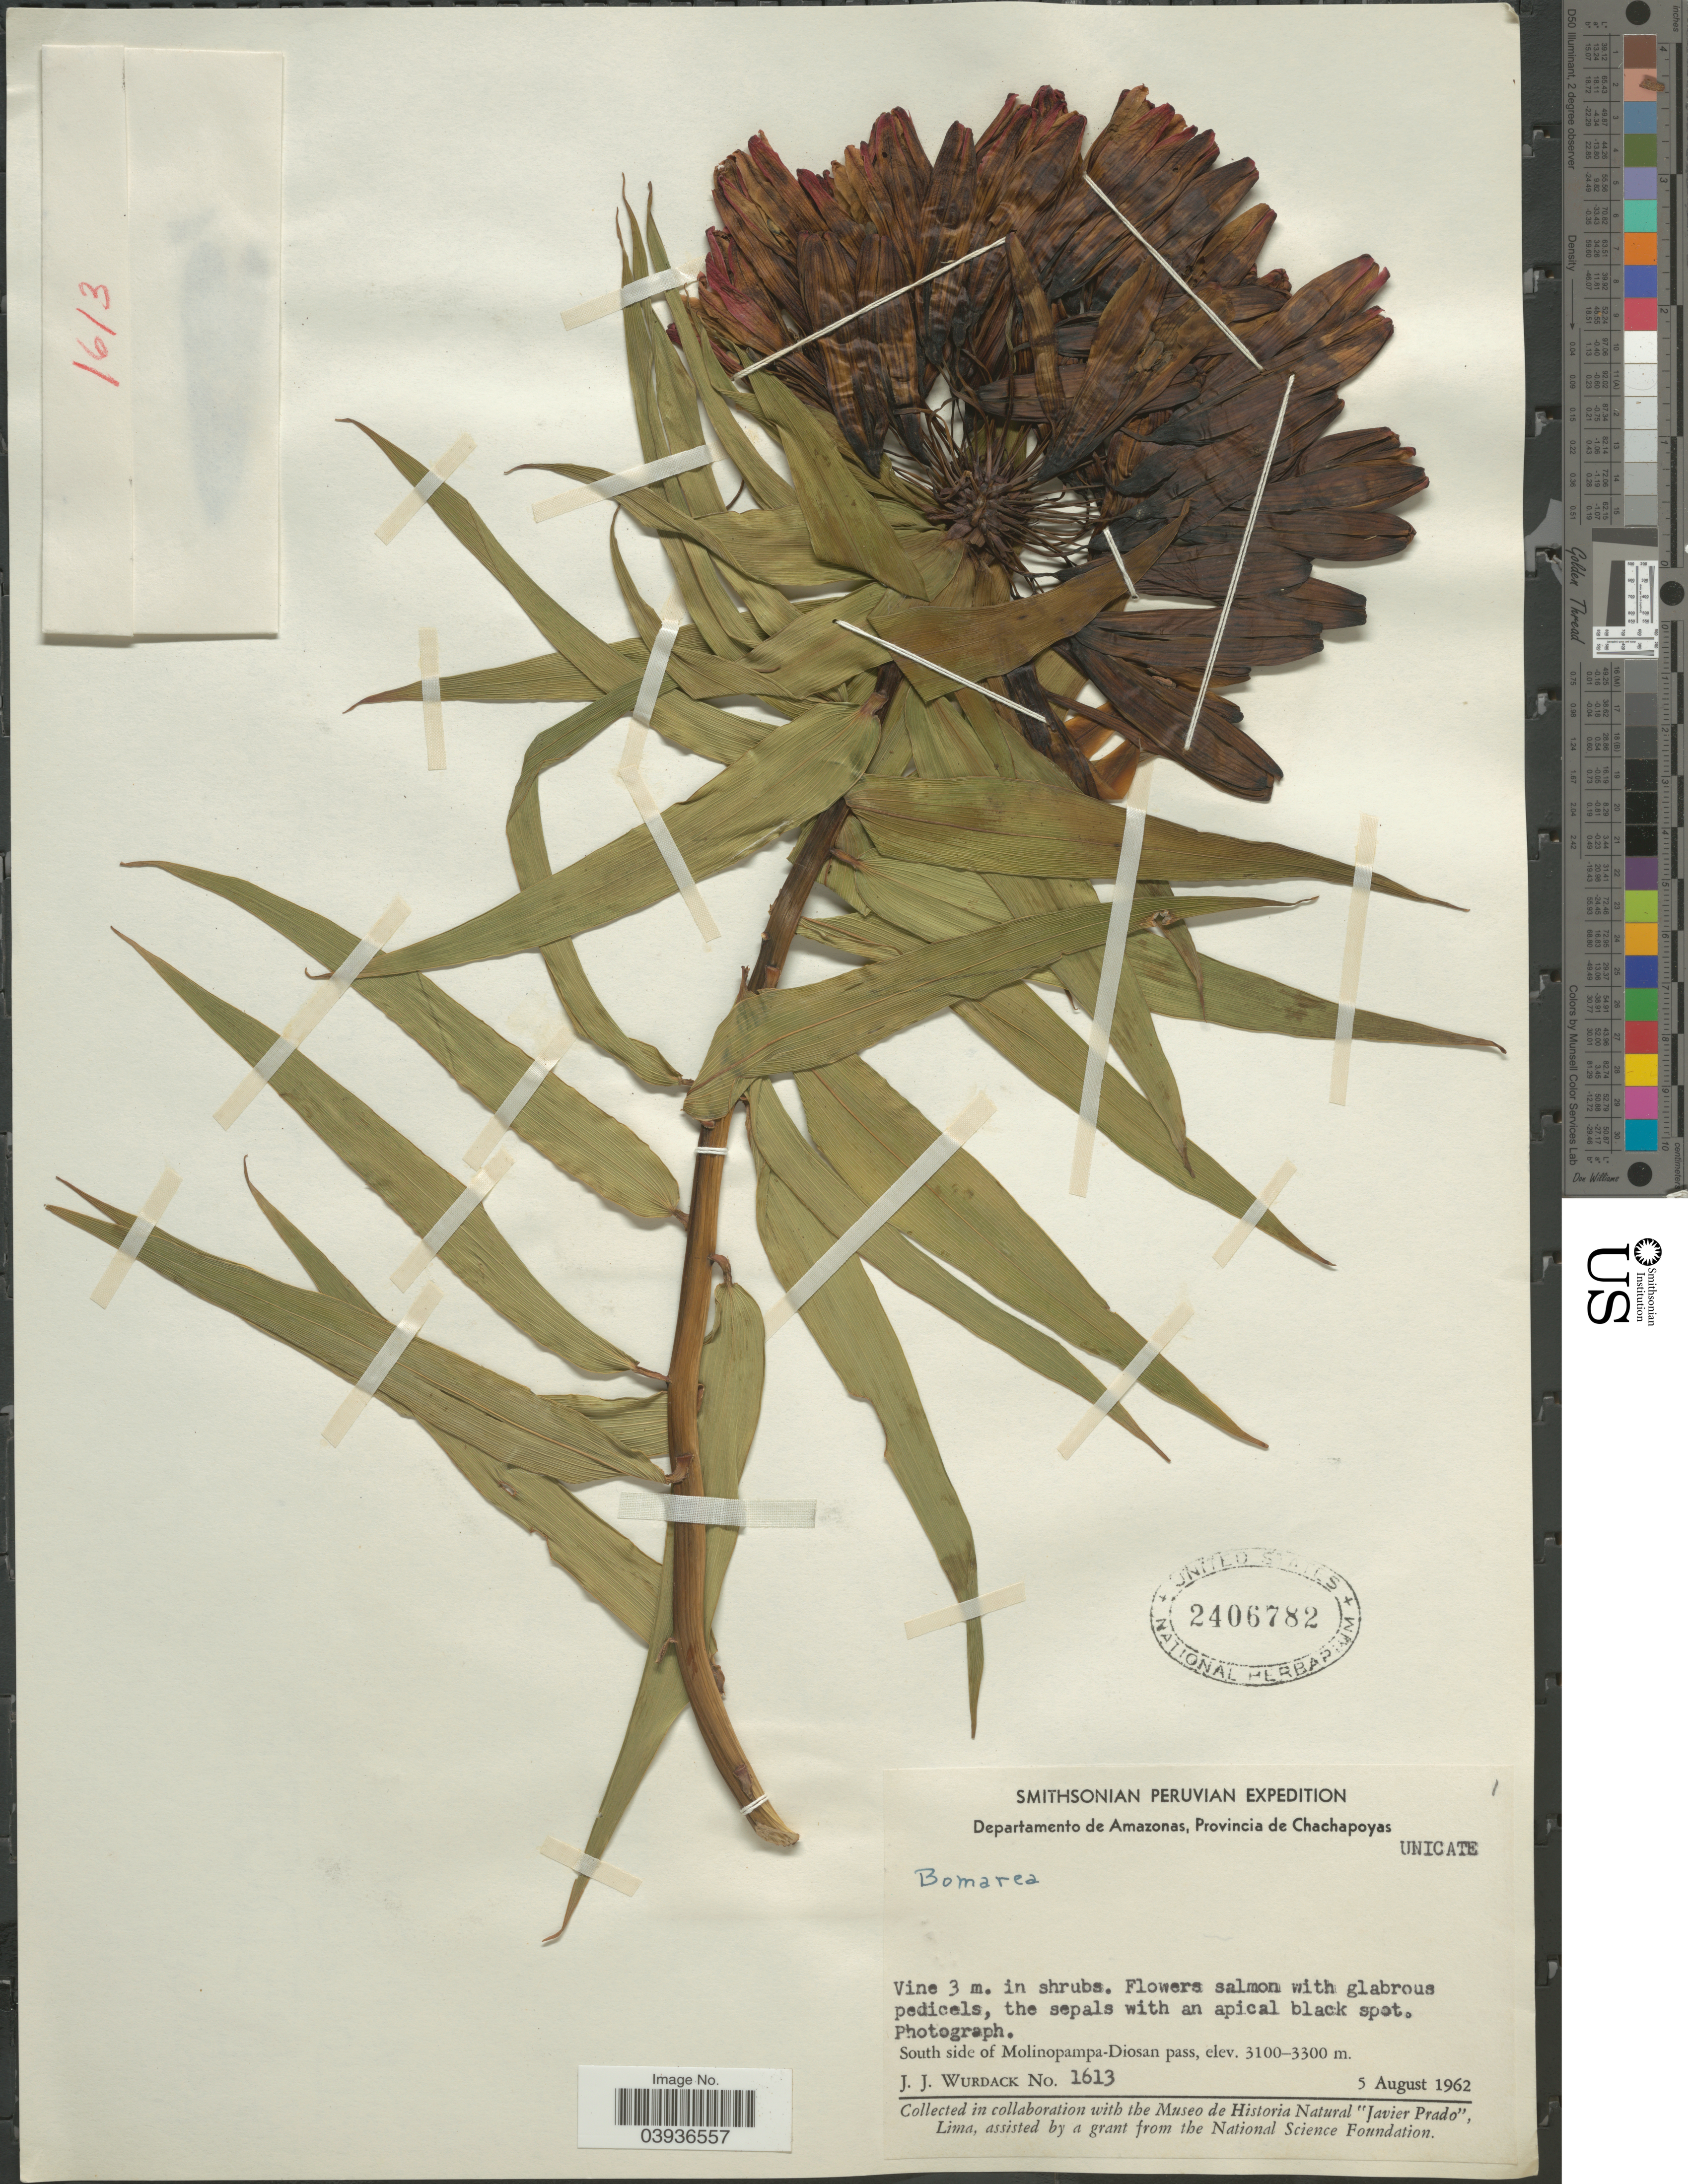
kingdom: Plantae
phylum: Tracheophyta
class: Liliopsida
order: Liliales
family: Alstroemeriaceae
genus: Bomarea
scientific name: Bomarea sp.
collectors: J. J. Wurdack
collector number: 1613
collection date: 1962-08-05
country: Peru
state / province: Amazonas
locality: Departamento de Amazonas, Provincia de Chachapoyas. South side of Molinopampa-Diosan pass.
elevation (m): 3100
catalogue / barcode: US 2406782